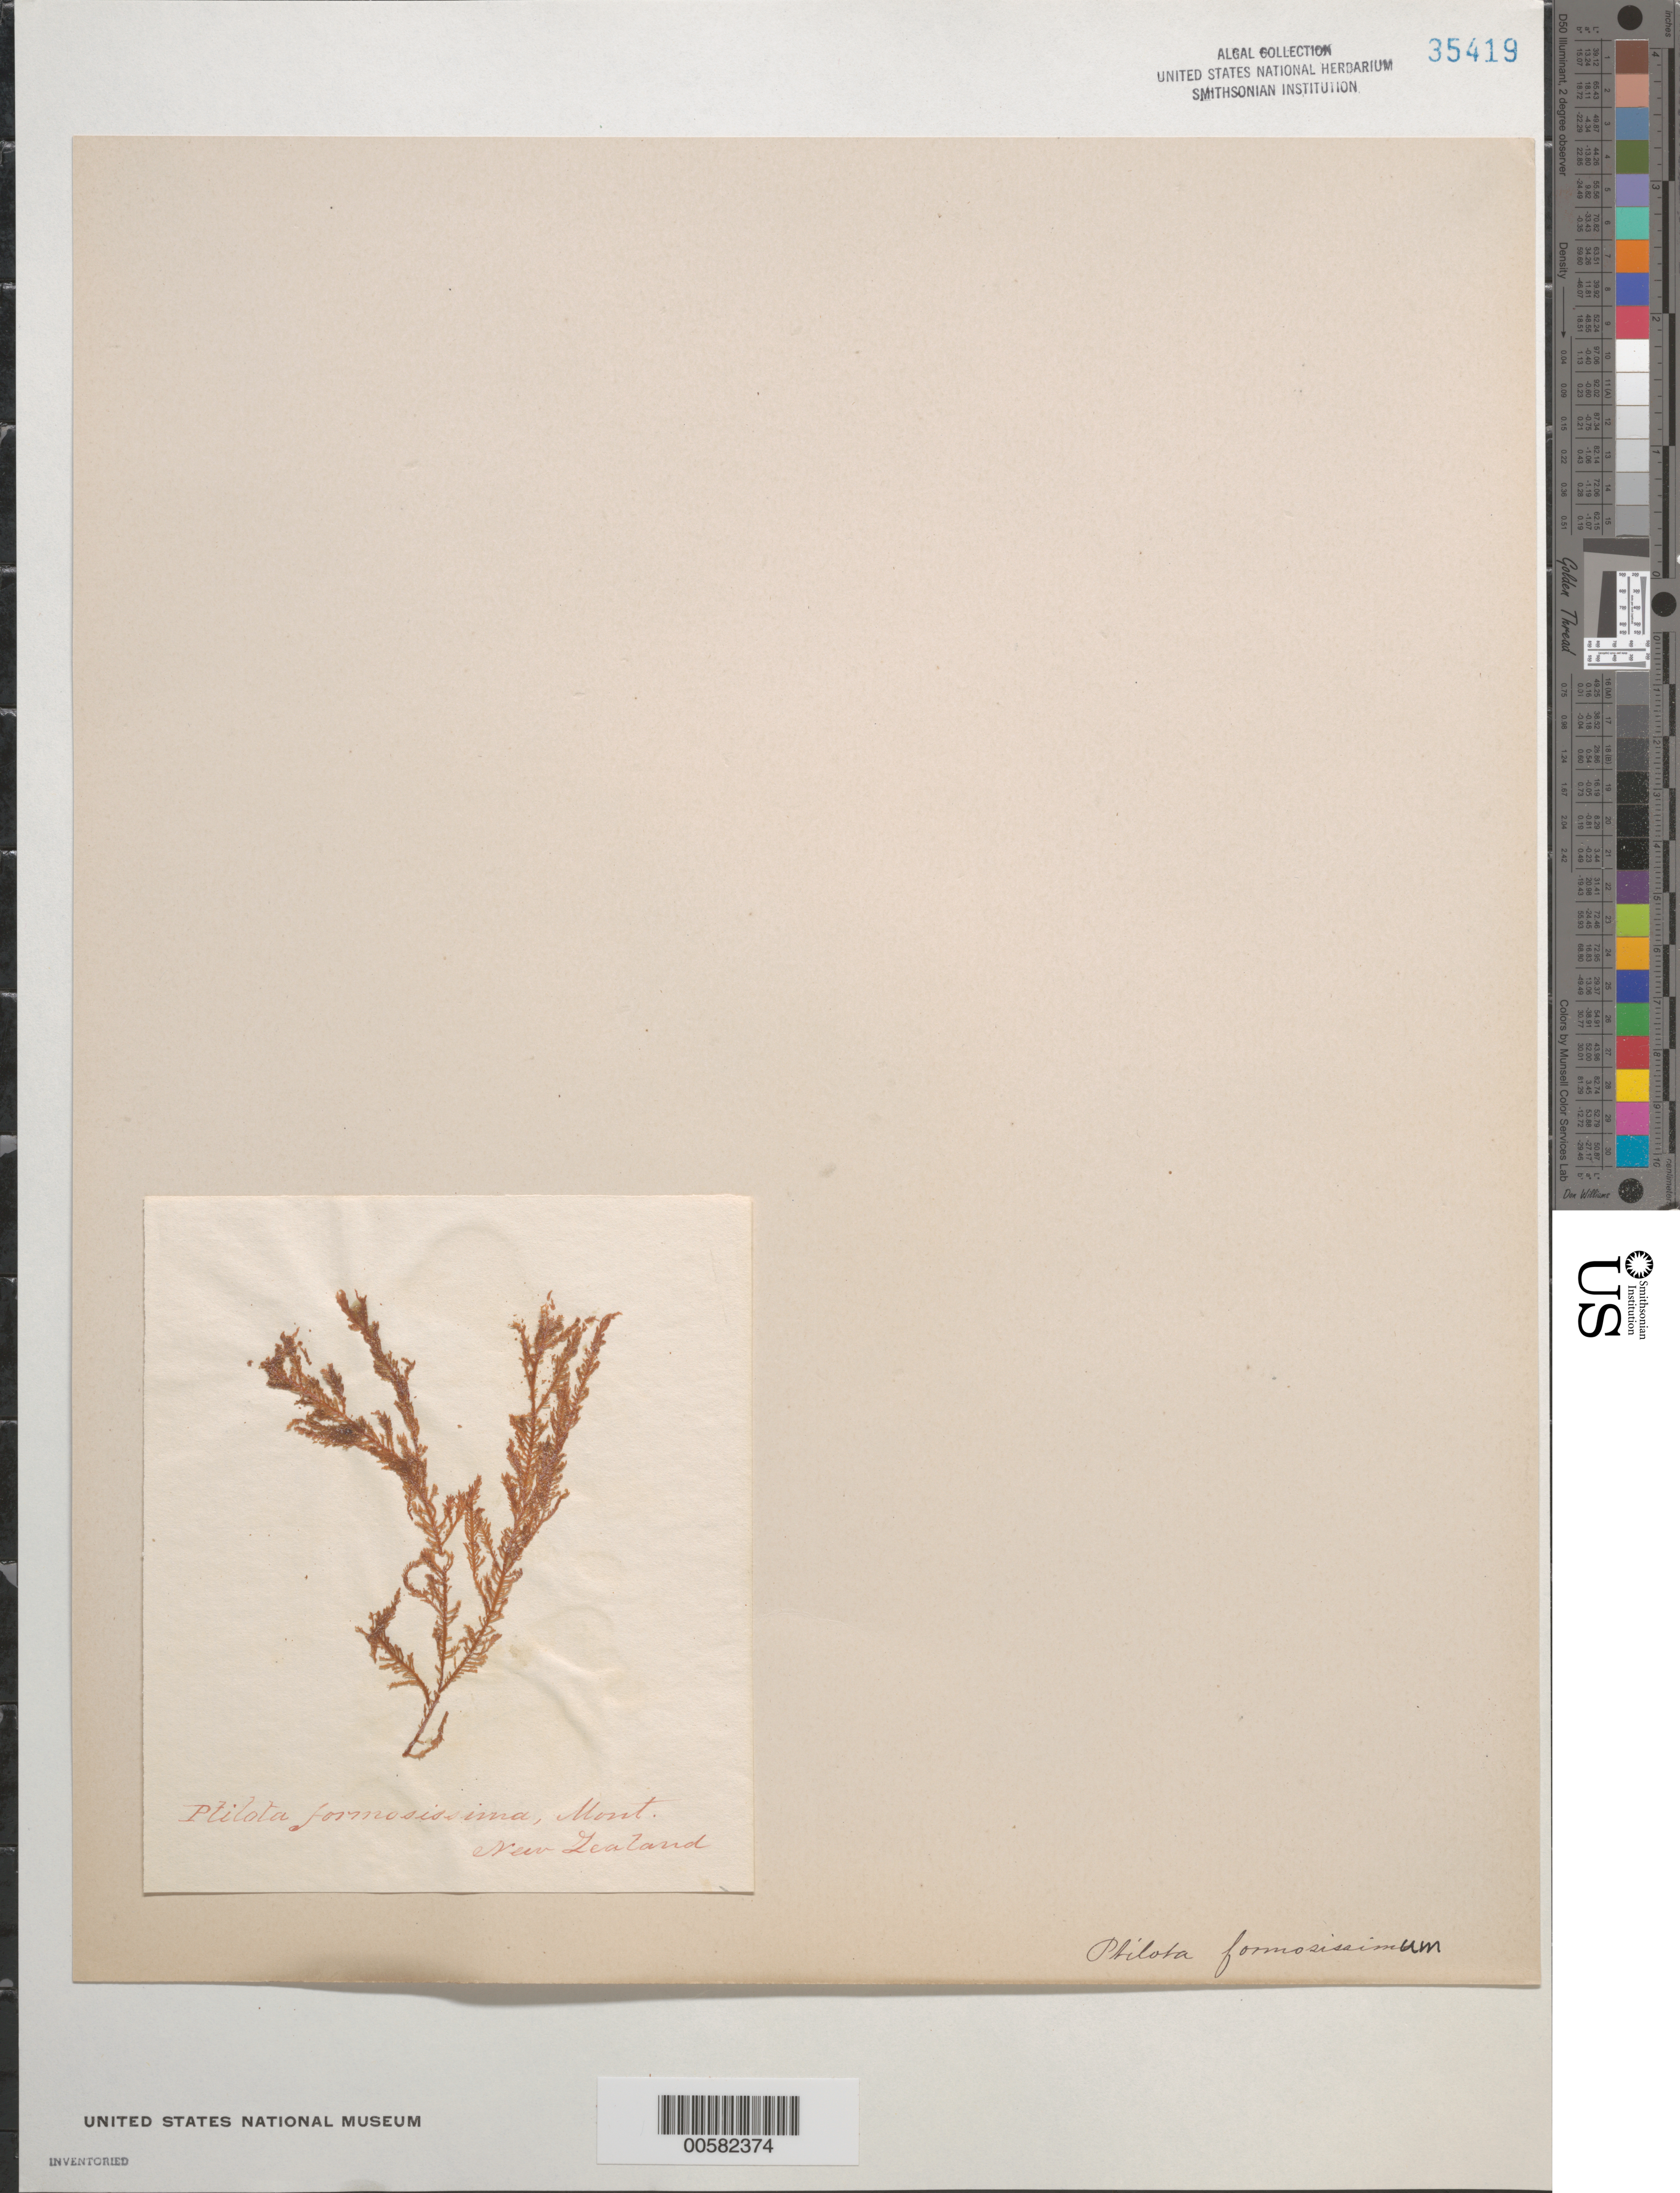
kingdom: Plantae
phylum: Rhodophyta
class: Florideophyceae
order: Ceramiales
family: Callithamniaceae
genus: Euptilota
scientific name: Euptilota formosissima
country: New Zealand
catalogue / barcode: US 35419